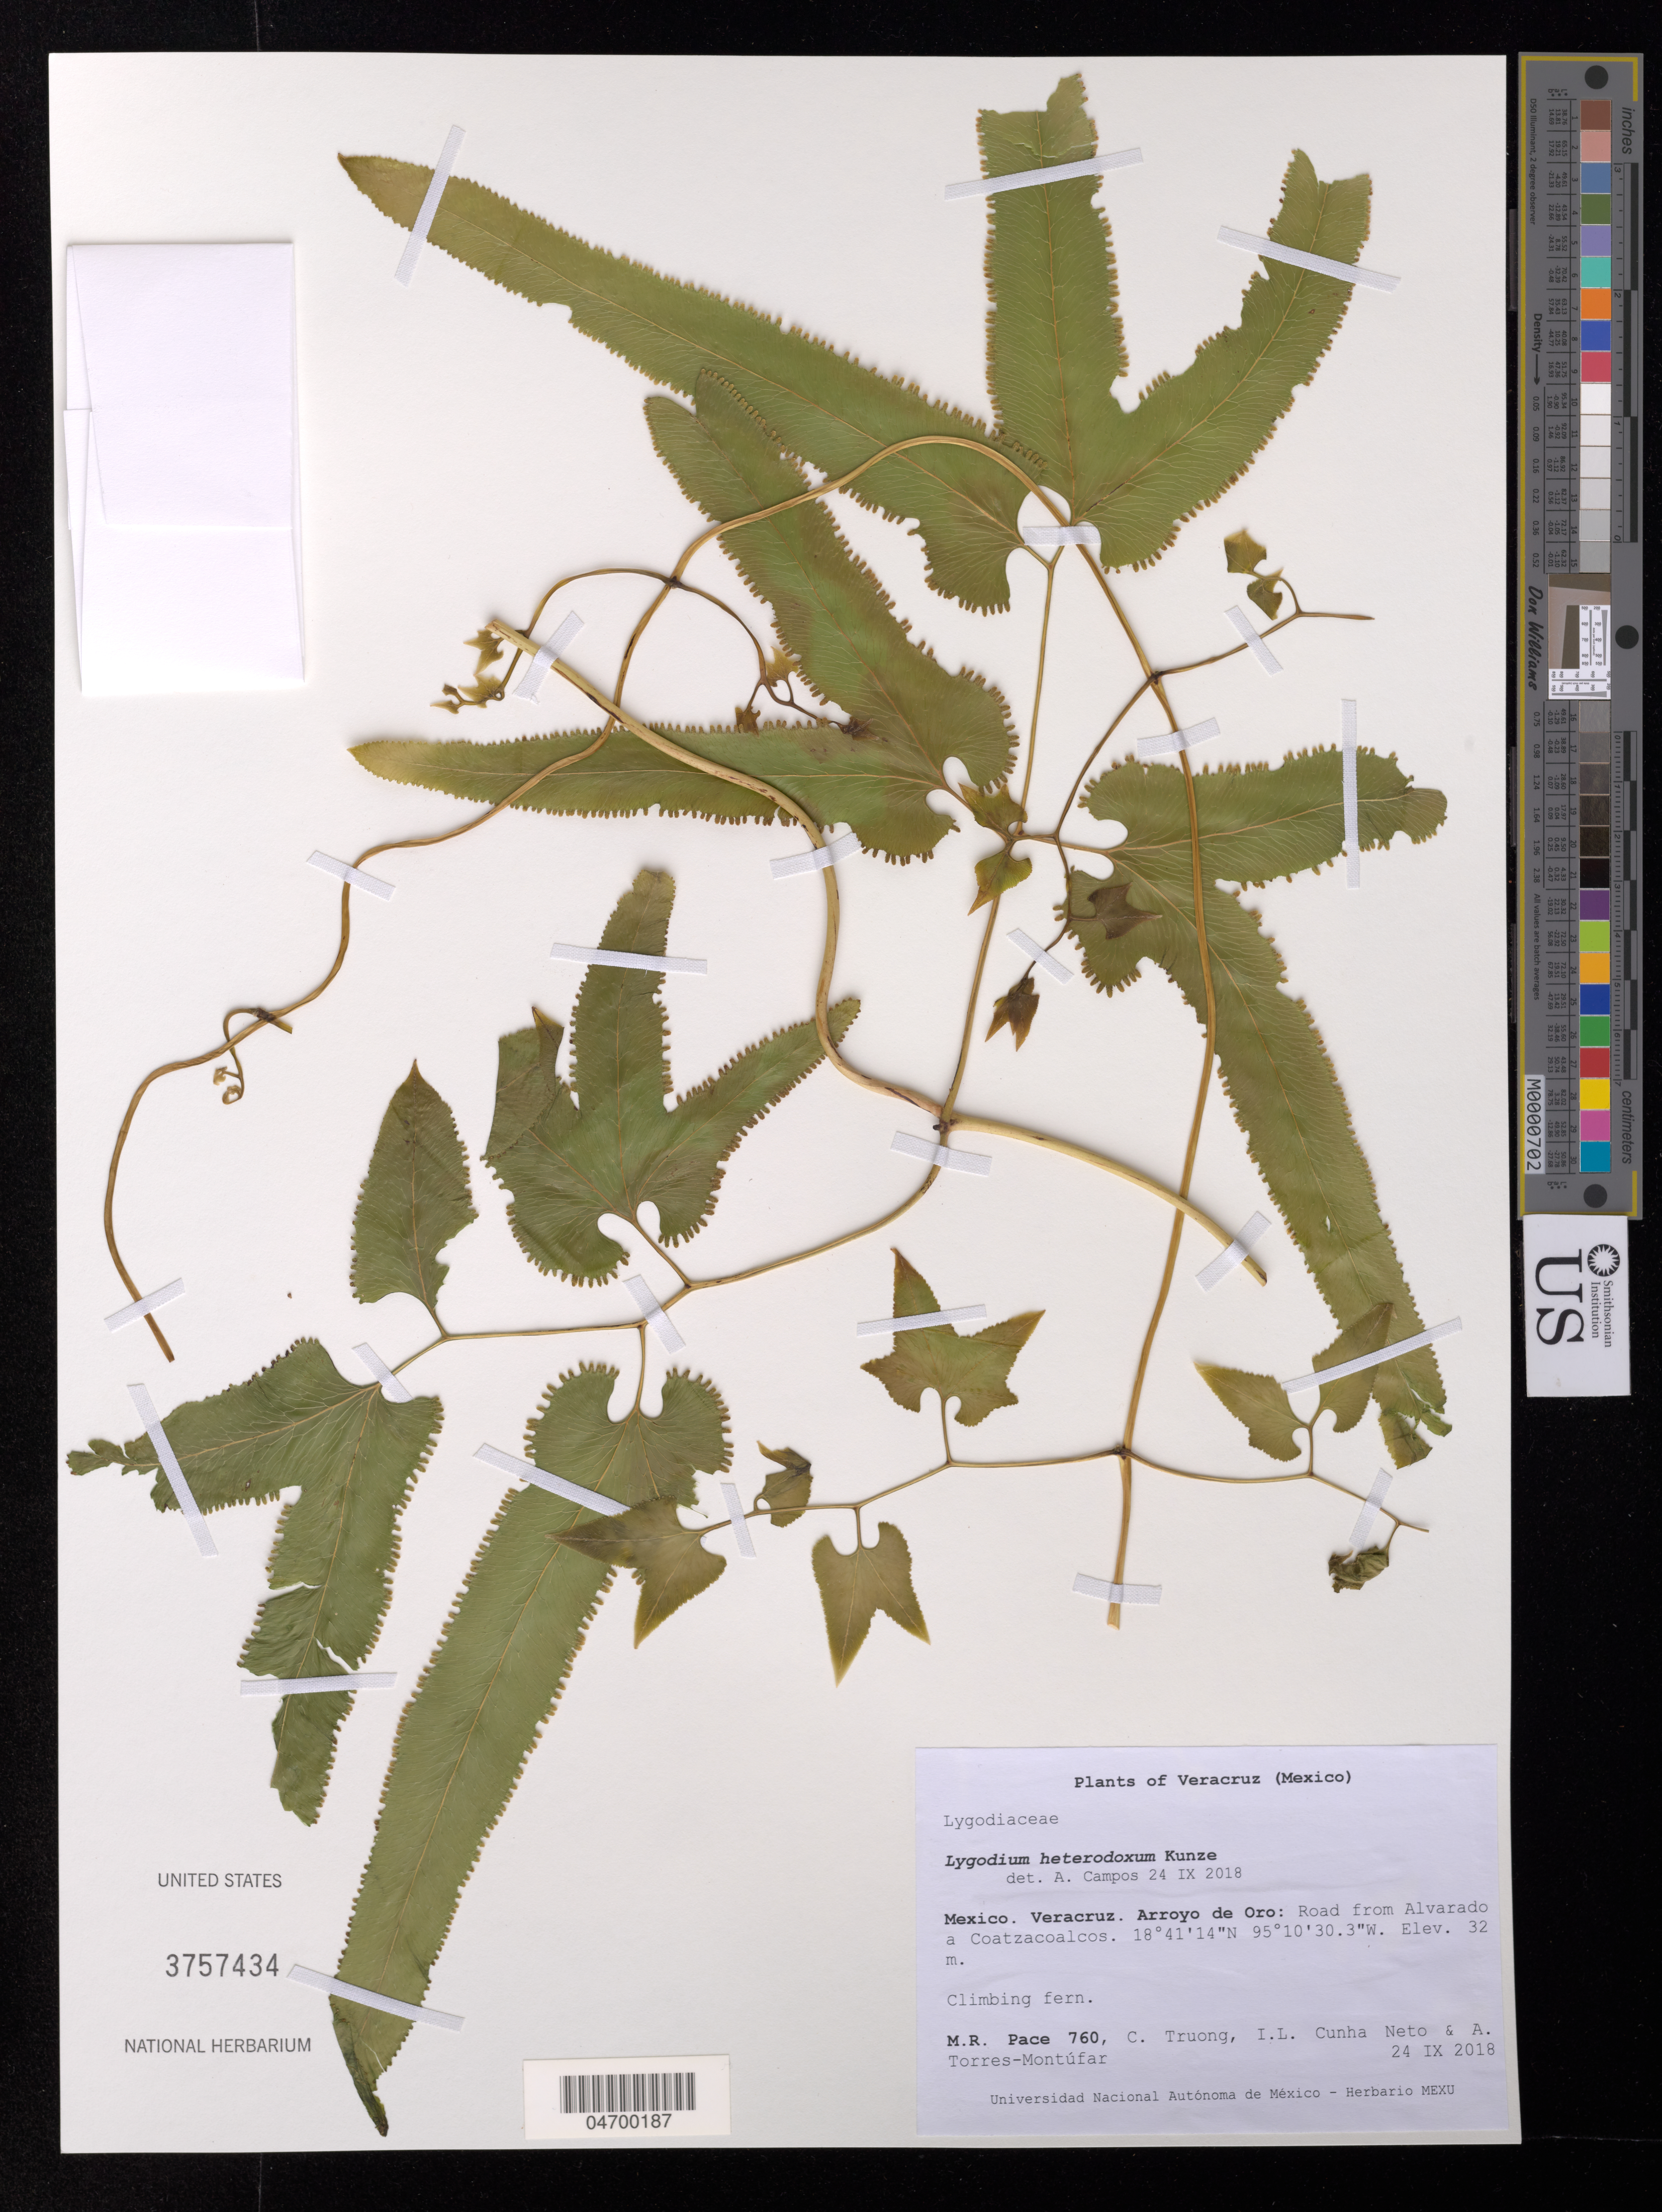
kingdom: Plantae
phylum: Tracheophyta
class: Polypodiopsida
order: Schizaeales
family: Lygodiaceae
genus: Lygodium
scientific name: Lygodium heterodoxum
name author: Kunze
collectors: M. R. Pace, C. Truong, I. L. Cunha Neto & A. Torres-Montúfar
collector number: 760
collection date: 2018-09-24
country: Mexico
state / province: Veracruz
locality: Veracruz. Arroyo de Oro: Road from Alvarado a Coatzacoalcos.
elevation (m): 32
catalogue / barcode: US 3757434